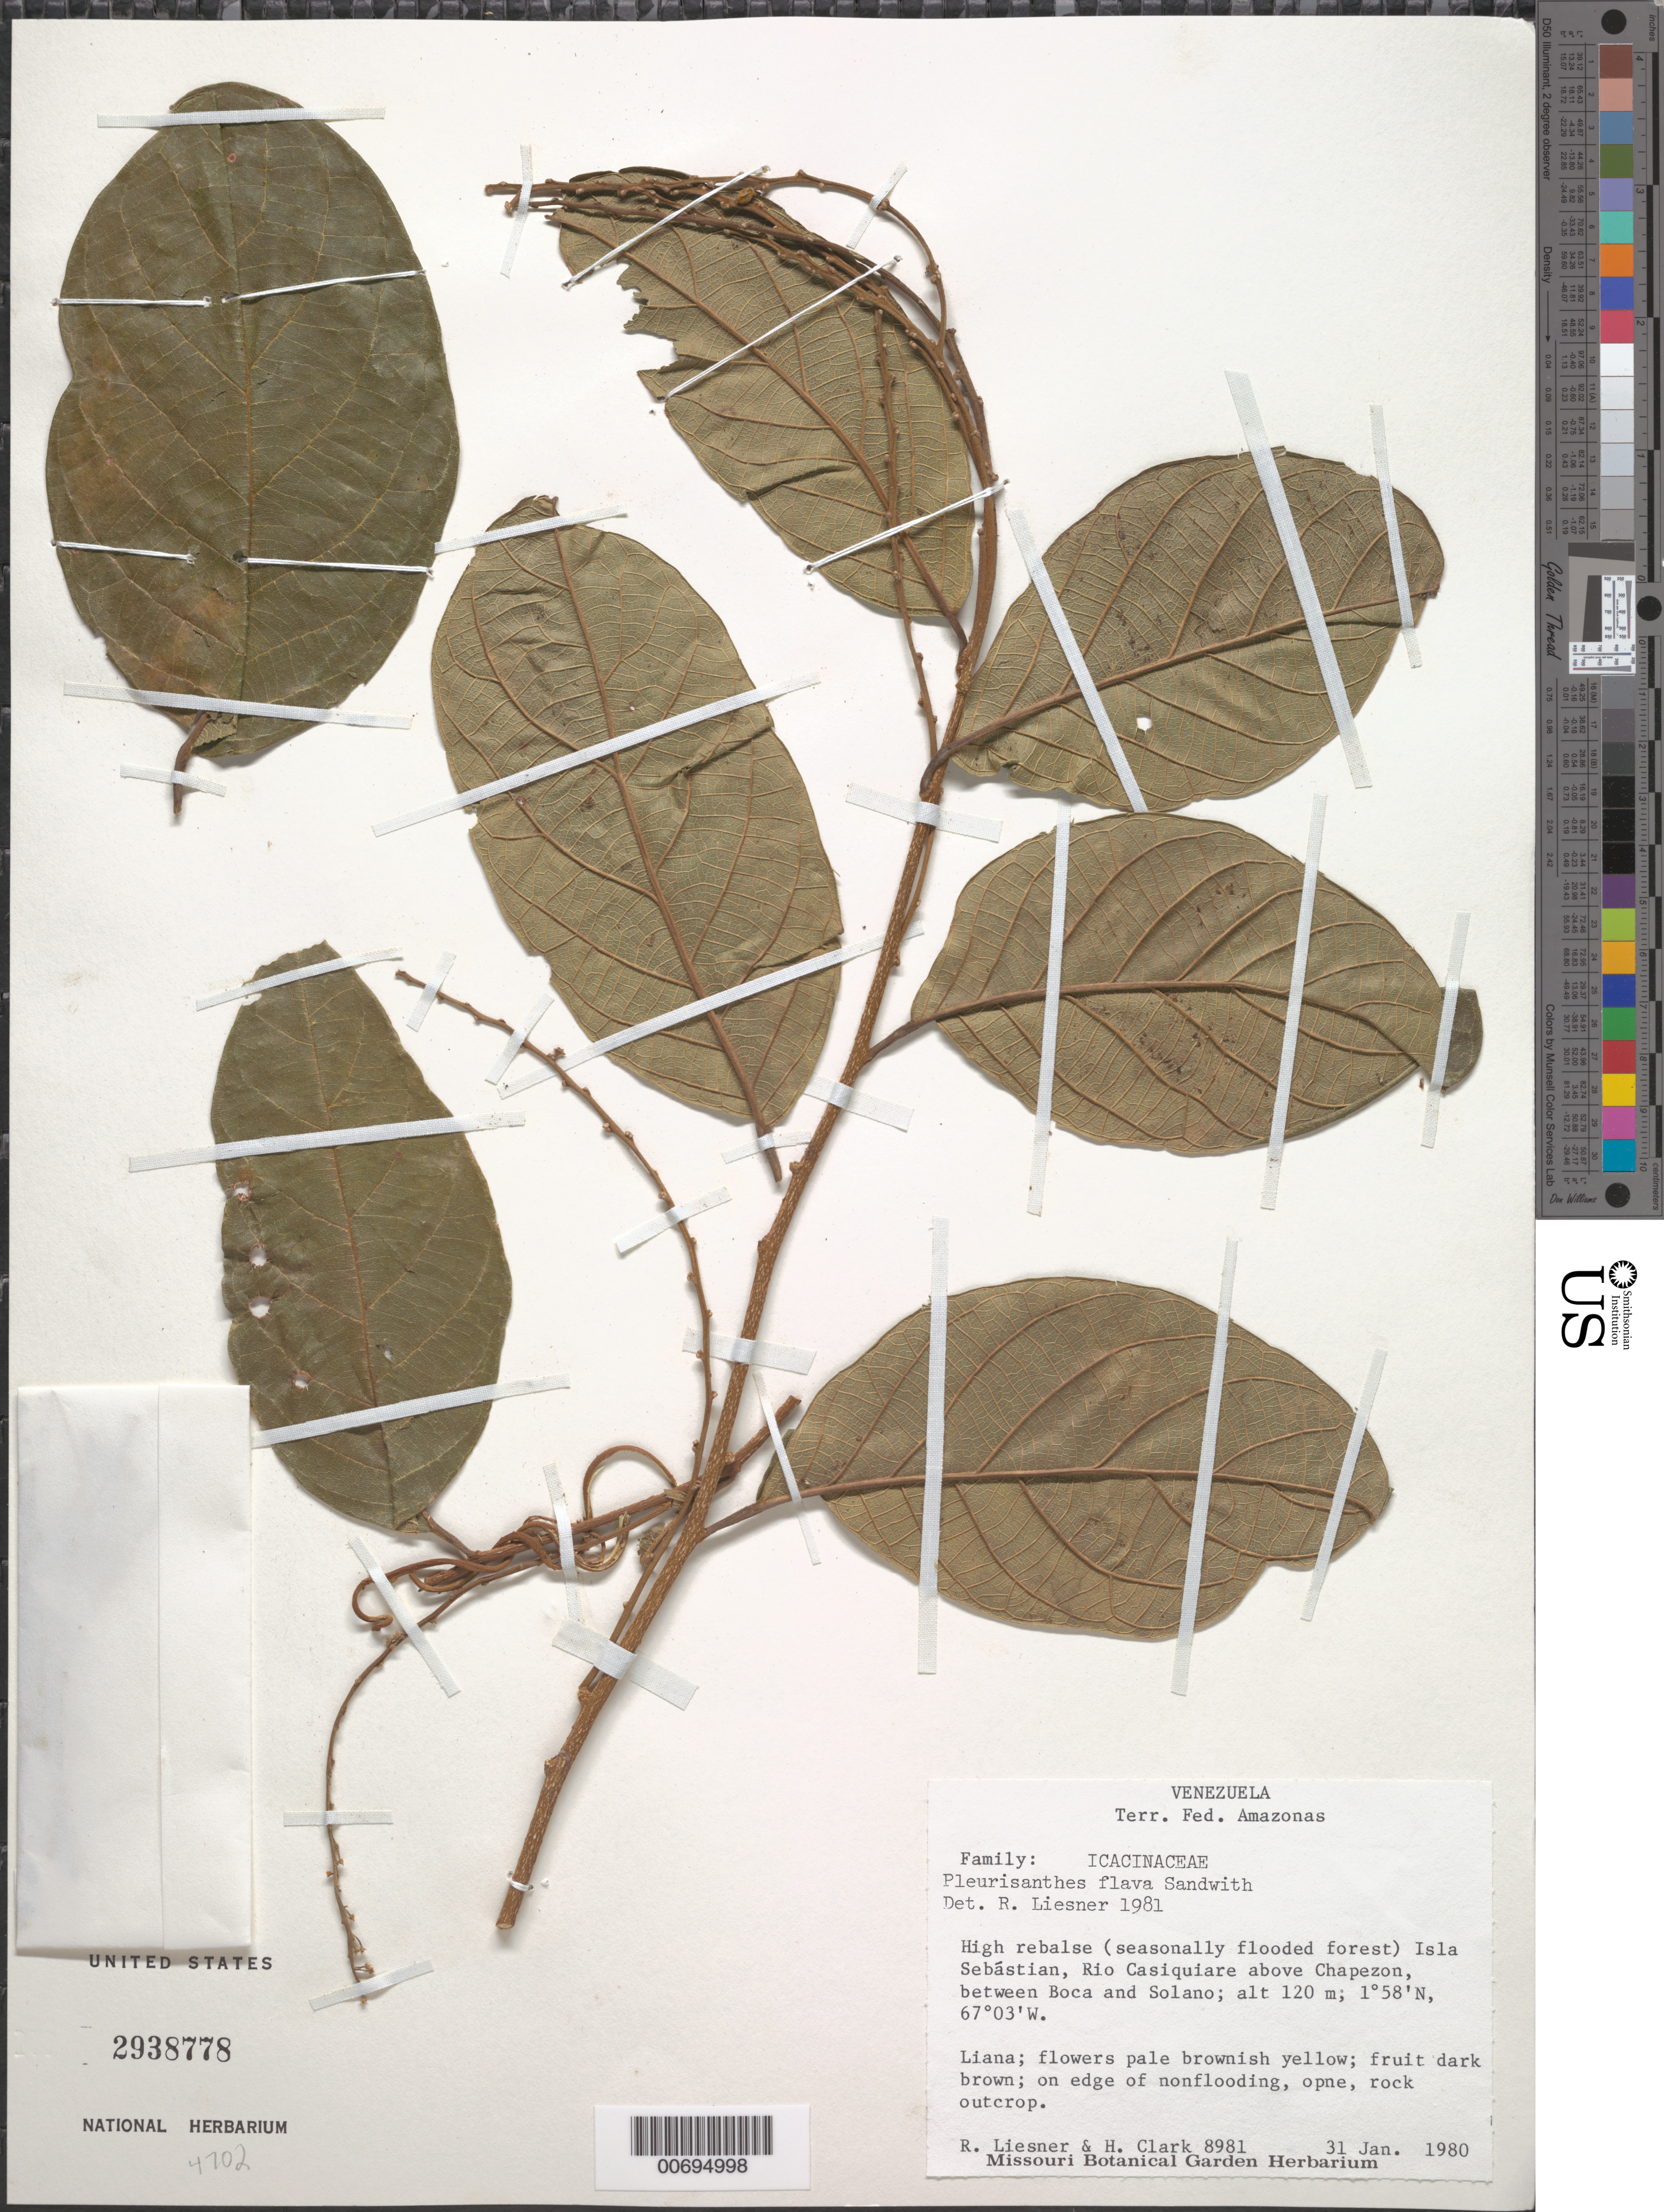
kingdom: Plantae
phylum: Tracheophyta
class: Magnoliopsida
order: Icacinales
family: Icacinaceae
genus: Pleurisanthes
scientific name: Pleurisanthes flava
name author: Sandwith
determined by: Liesner, R. L.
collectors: R. L. Liesner & H. L. Clark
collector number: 8981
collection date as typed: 31-Jan-80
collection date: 1980-01-31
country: Venezuela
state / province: Amazonas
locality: Isla Sebastián, Río Casiquiare, above Chapezon, between Boca and Solano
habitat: High seasonally flooded forest; edge of nonflooding open rock outcrop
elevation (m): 120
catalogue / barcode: US 2938778